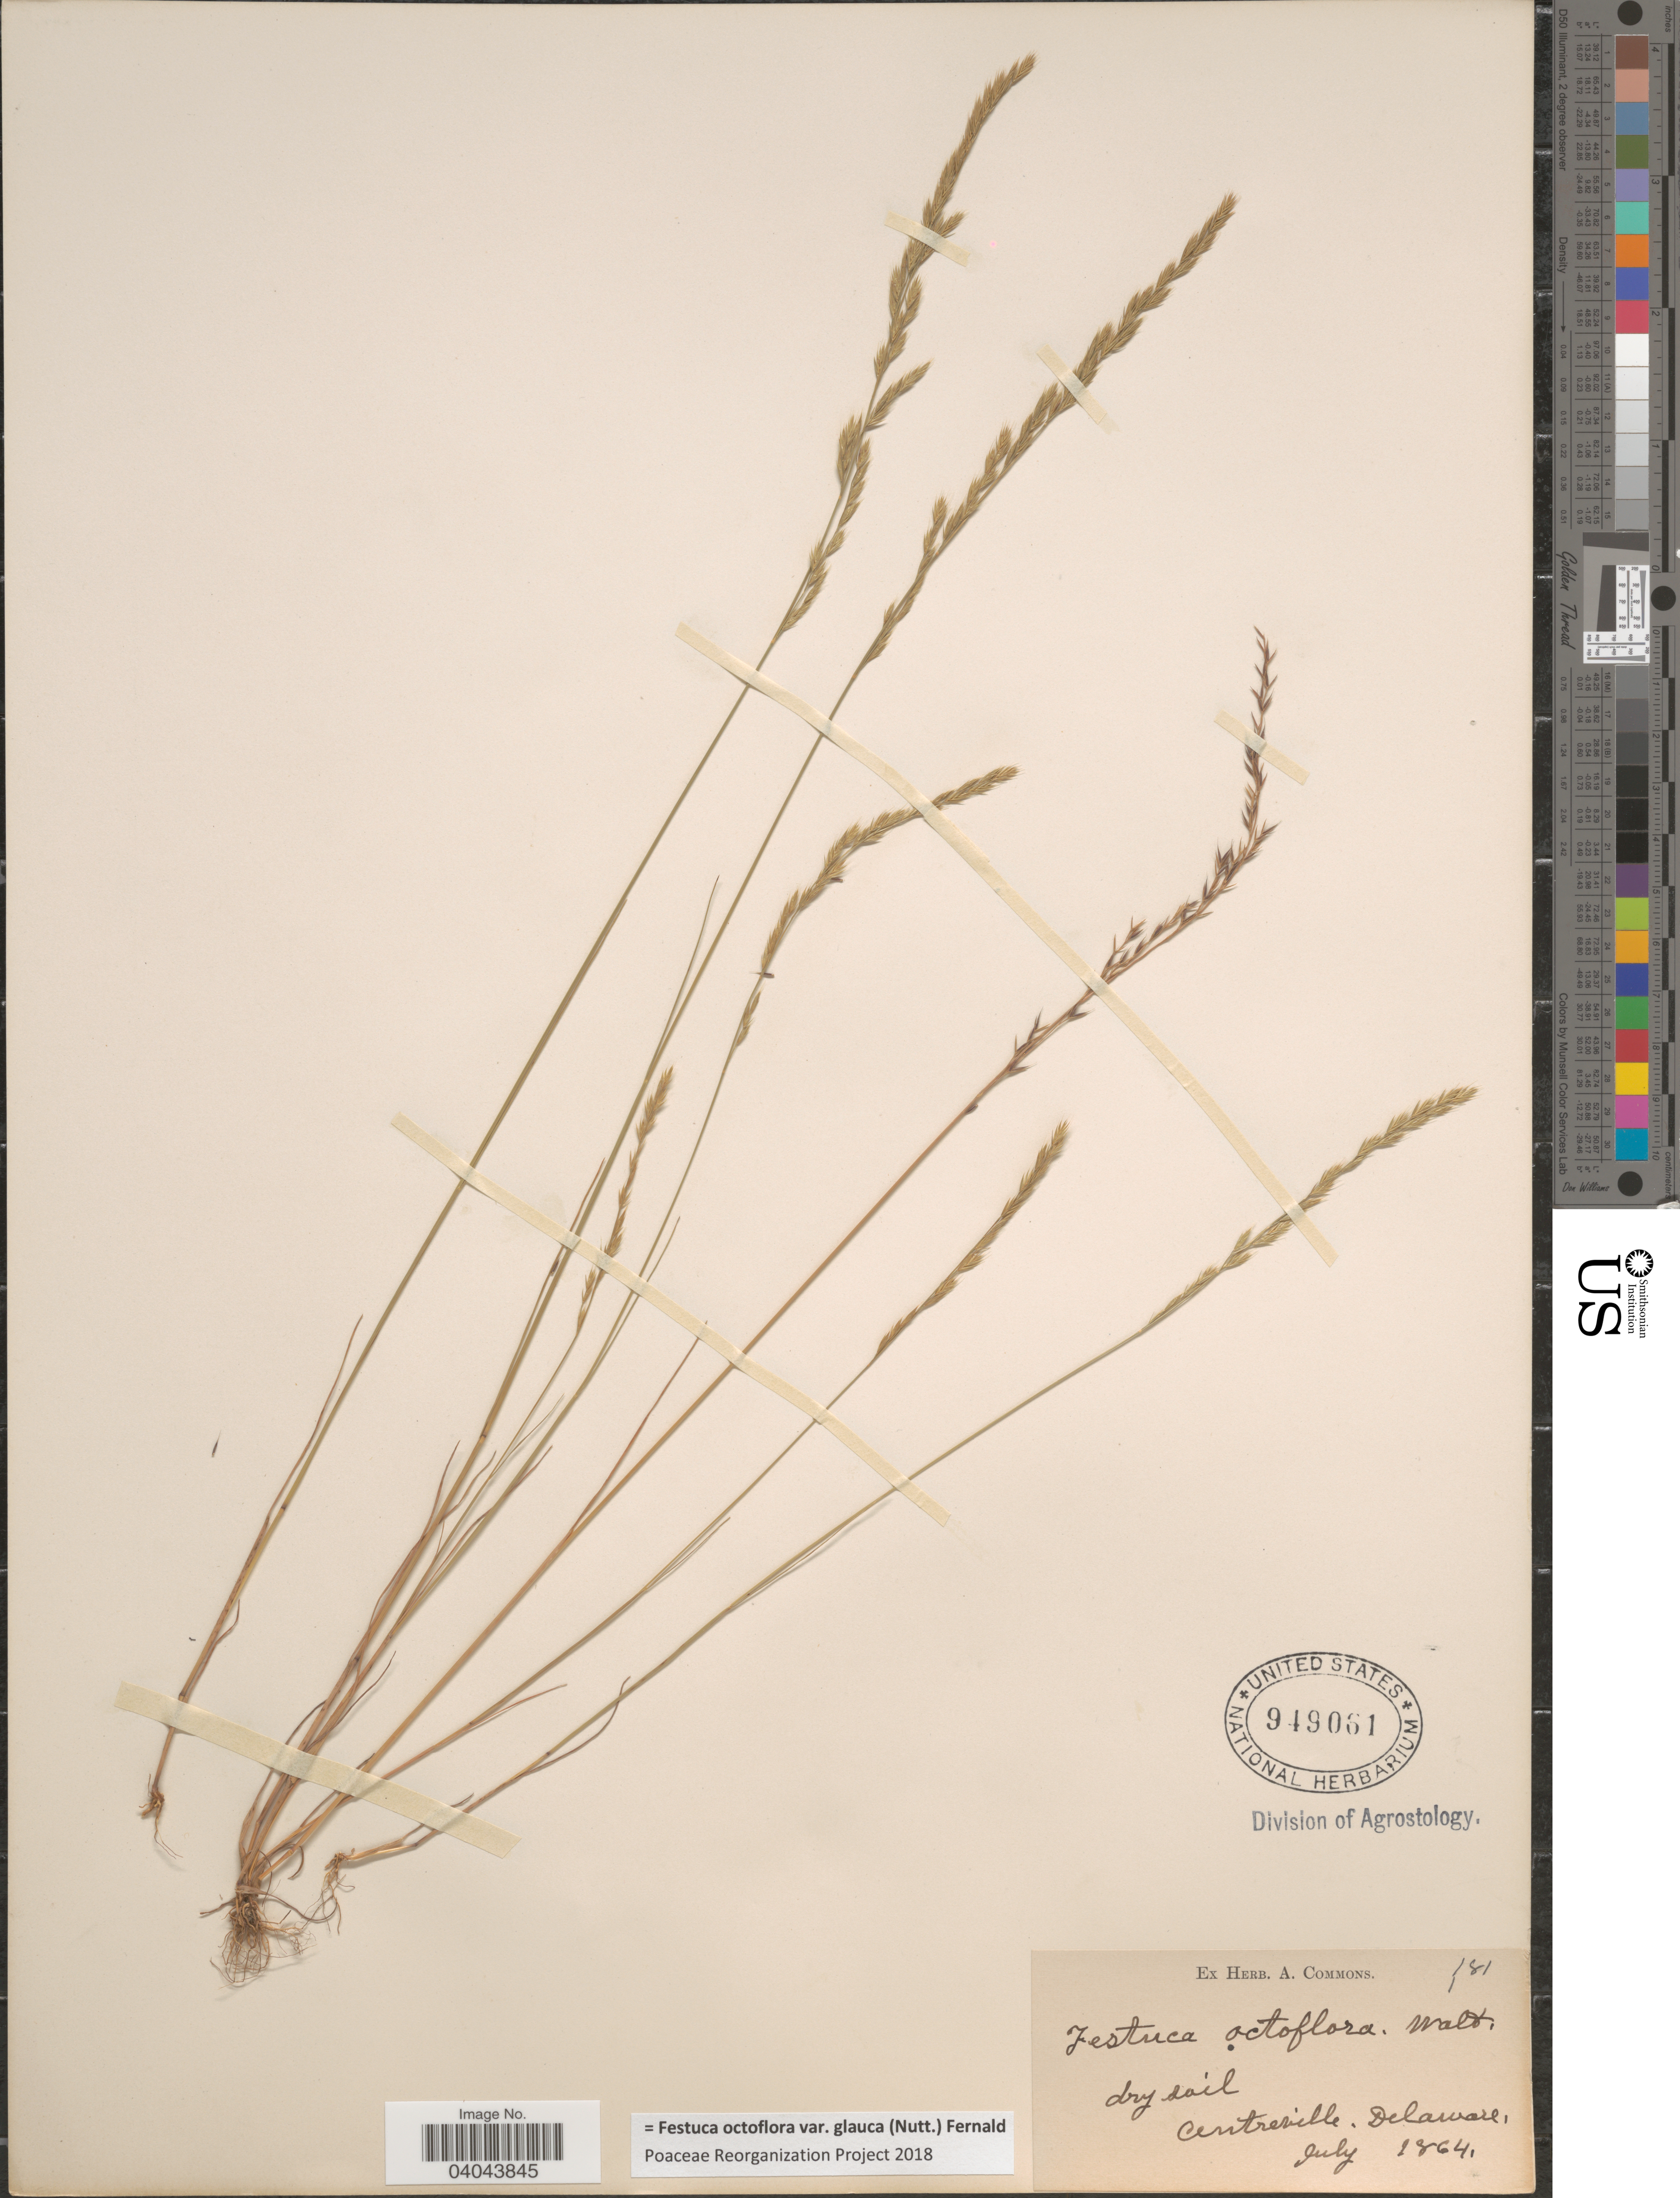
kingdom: Plantae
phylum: Tracheophyta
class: Liliopsida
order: Poales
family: Poaceae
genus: Festuca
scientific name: Festuca octoflora var. glauca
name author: (Nutt.) Fernald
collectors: ex herb. A. Commons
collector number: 181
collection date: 1864-07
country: United States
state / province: Delaware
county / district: New Castle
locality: Centreville.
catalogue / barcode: US 949061